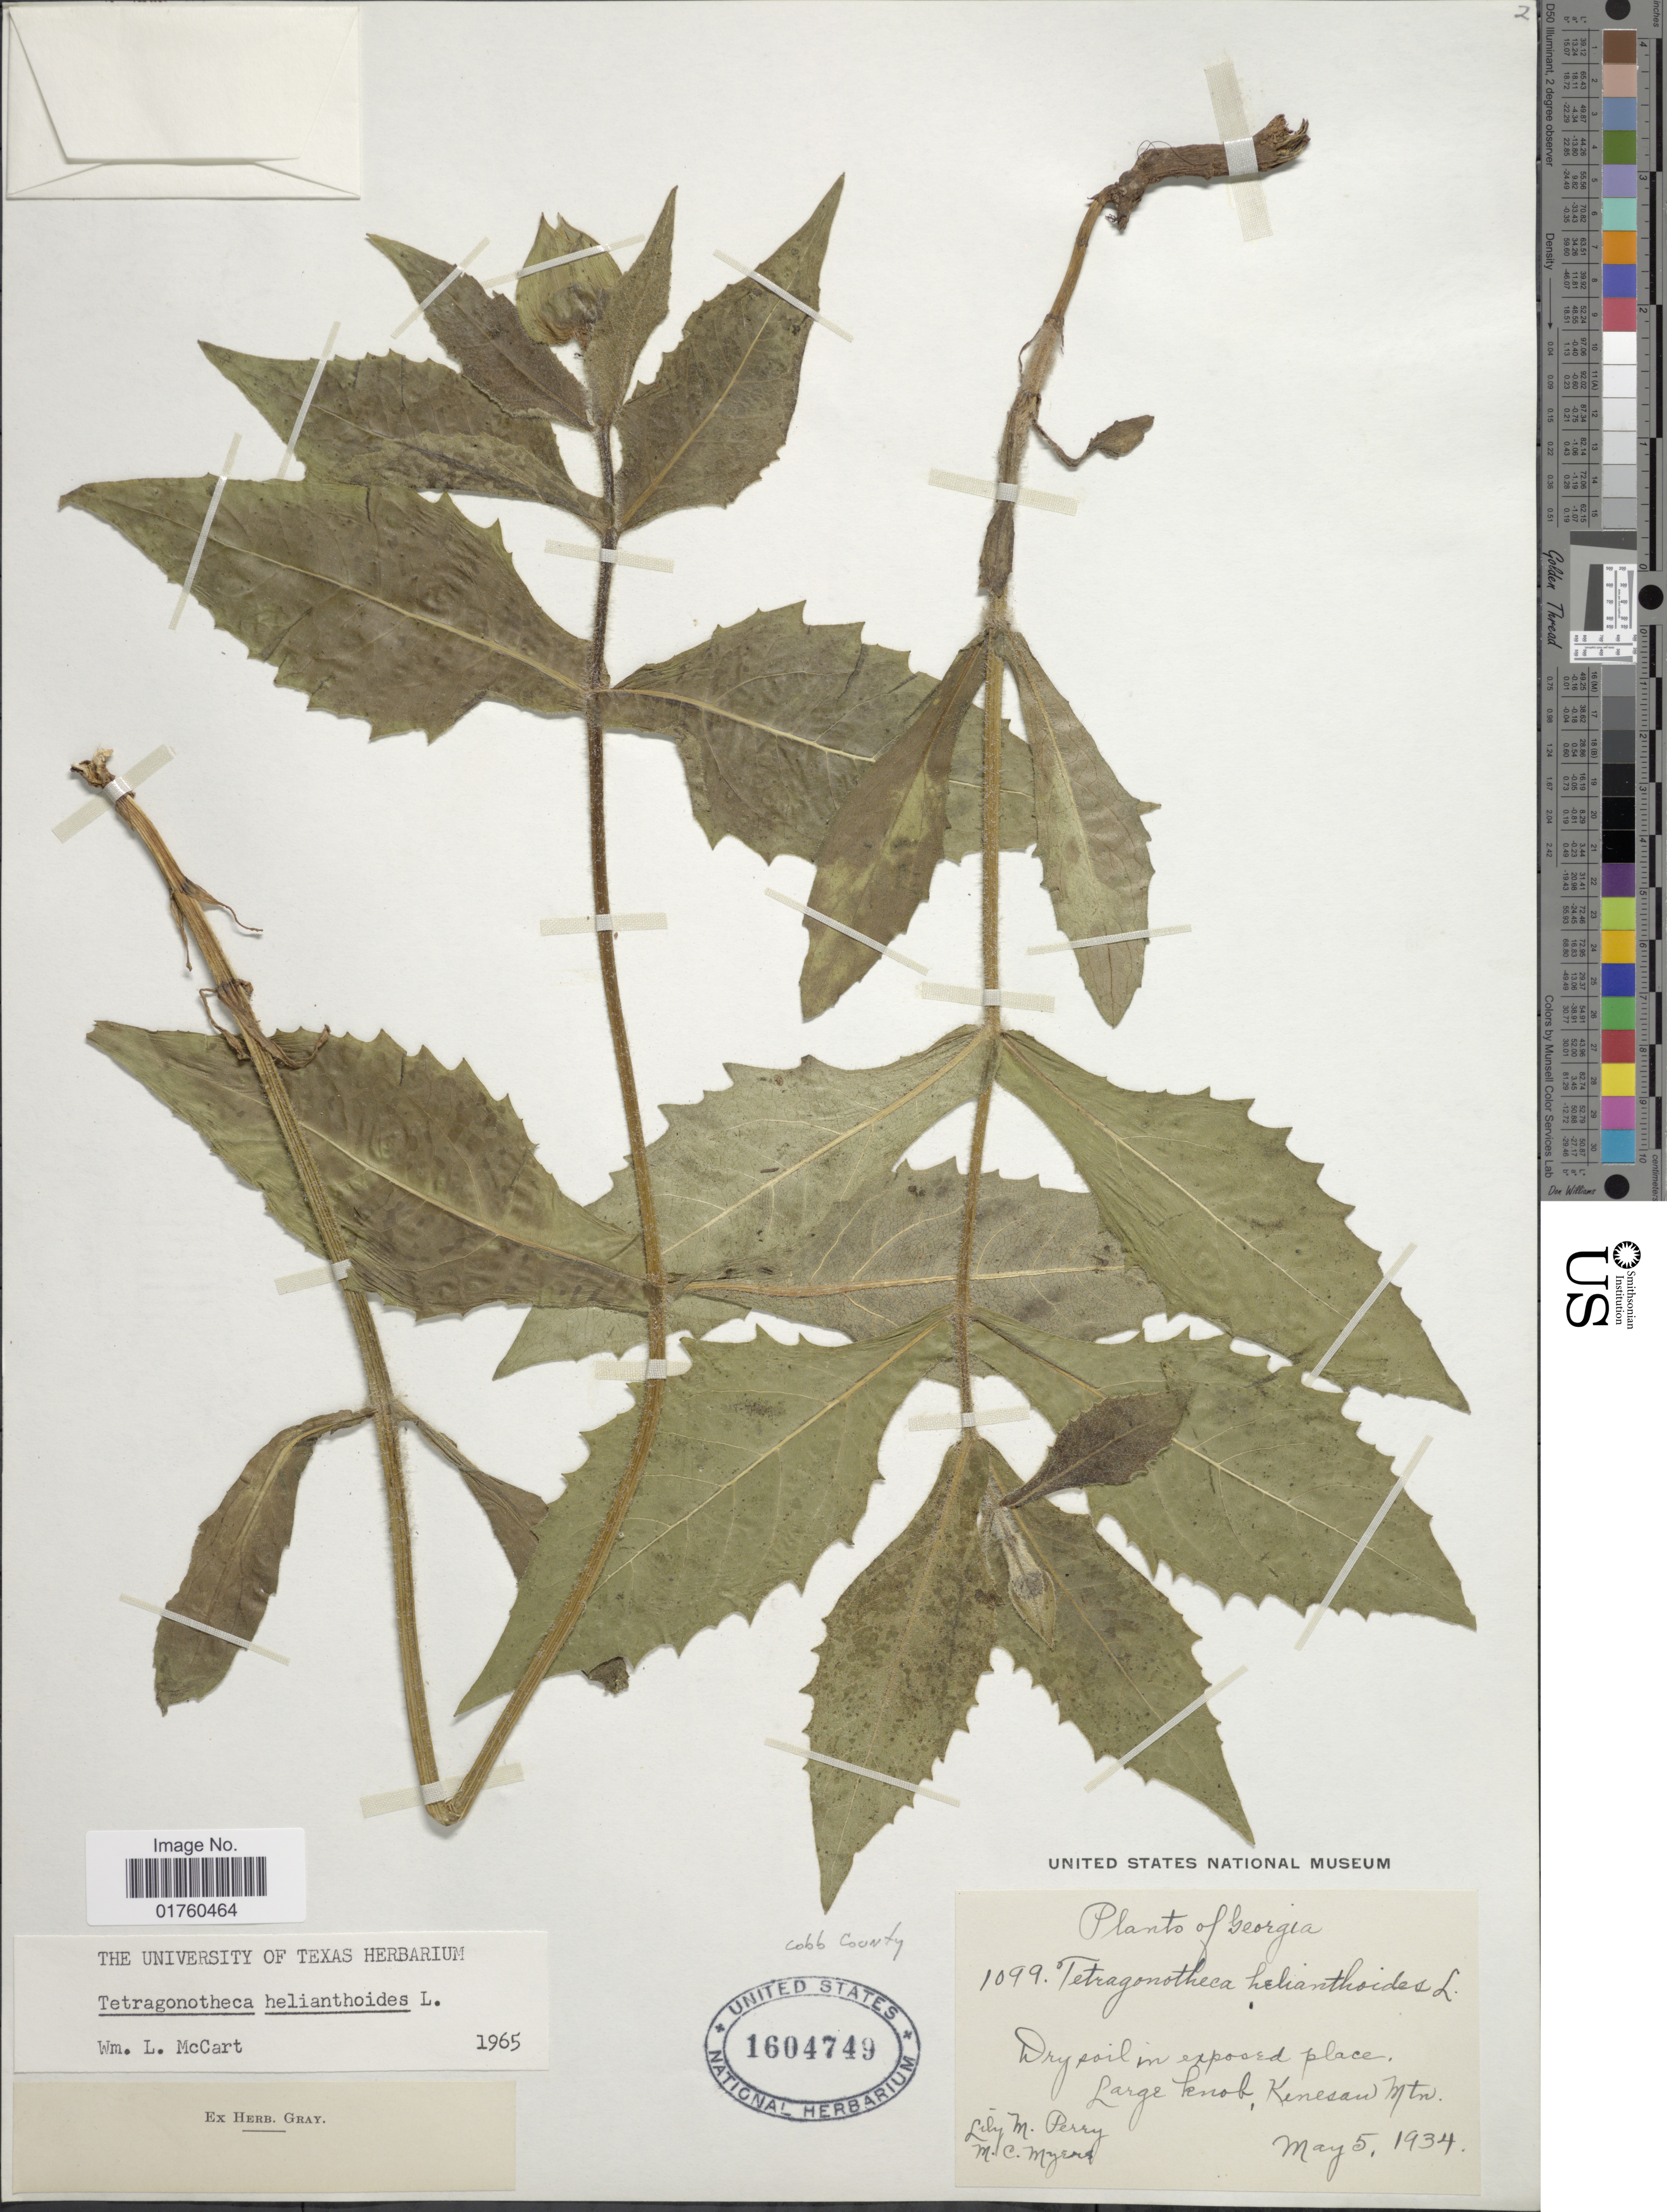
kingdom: Plantae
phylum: Tracheophyta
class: Magnoliopsida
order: Asterales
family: Asteraceae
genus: Tetragonotheca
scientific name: Tetragonotheca helianthoides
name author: L.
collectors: L. M. Perry & M. Myers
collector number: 1099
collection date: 1934-05-05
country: United States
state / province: Georgia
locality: Large Knob, Kenesaw Mtn.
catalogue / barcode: US 1604749